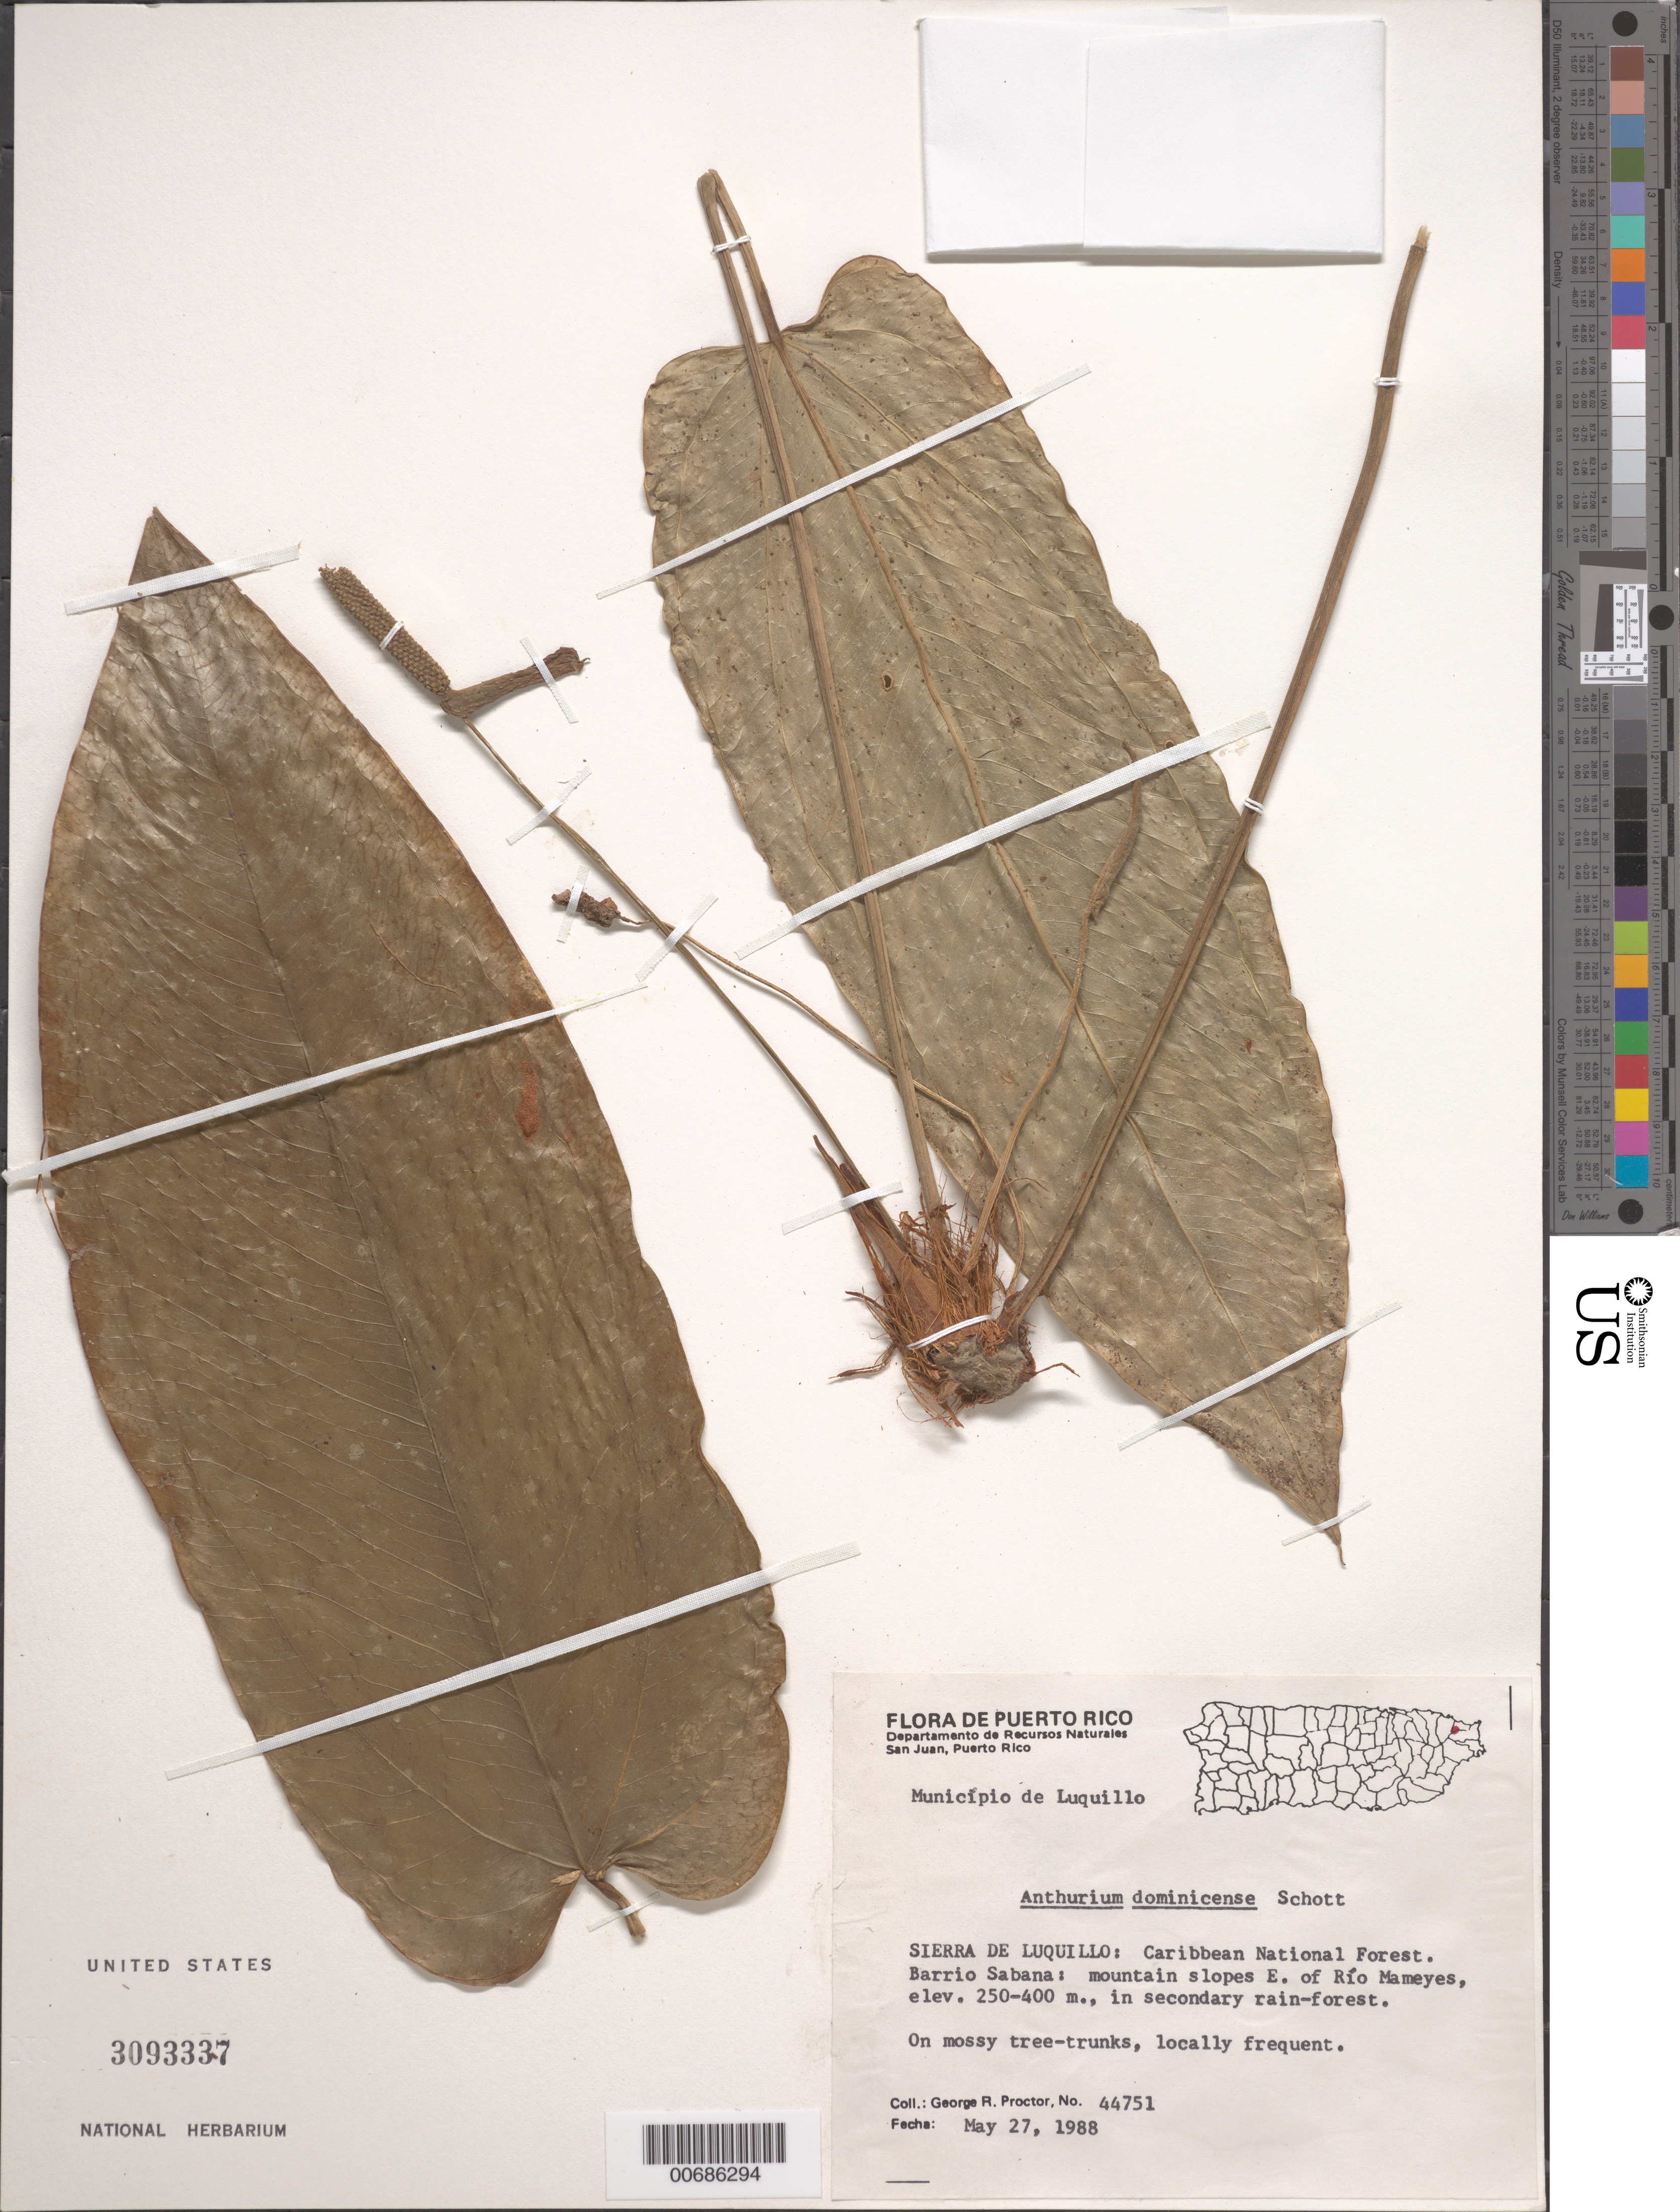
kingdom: Plantae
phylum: Tracheophyta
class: Liliopsida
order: Alismatales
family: Araceae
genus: Anthurium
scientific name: Anthurium dominicense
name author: Schott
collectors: G. R. Proctor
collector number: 44751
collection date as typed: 27 May 1988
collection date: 1988-05-27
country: Puerto Rico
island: Greater Antilles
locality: Municipio de Luquillo; Sierra de Luquillo, Caribbean Natl Forest. Barrio Sabana: Mountain slopes E of Rio Mameyes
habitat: Secondary rainforest on mountain slopes; on mossy treetrunks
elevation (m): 250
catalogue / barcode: US 3093337